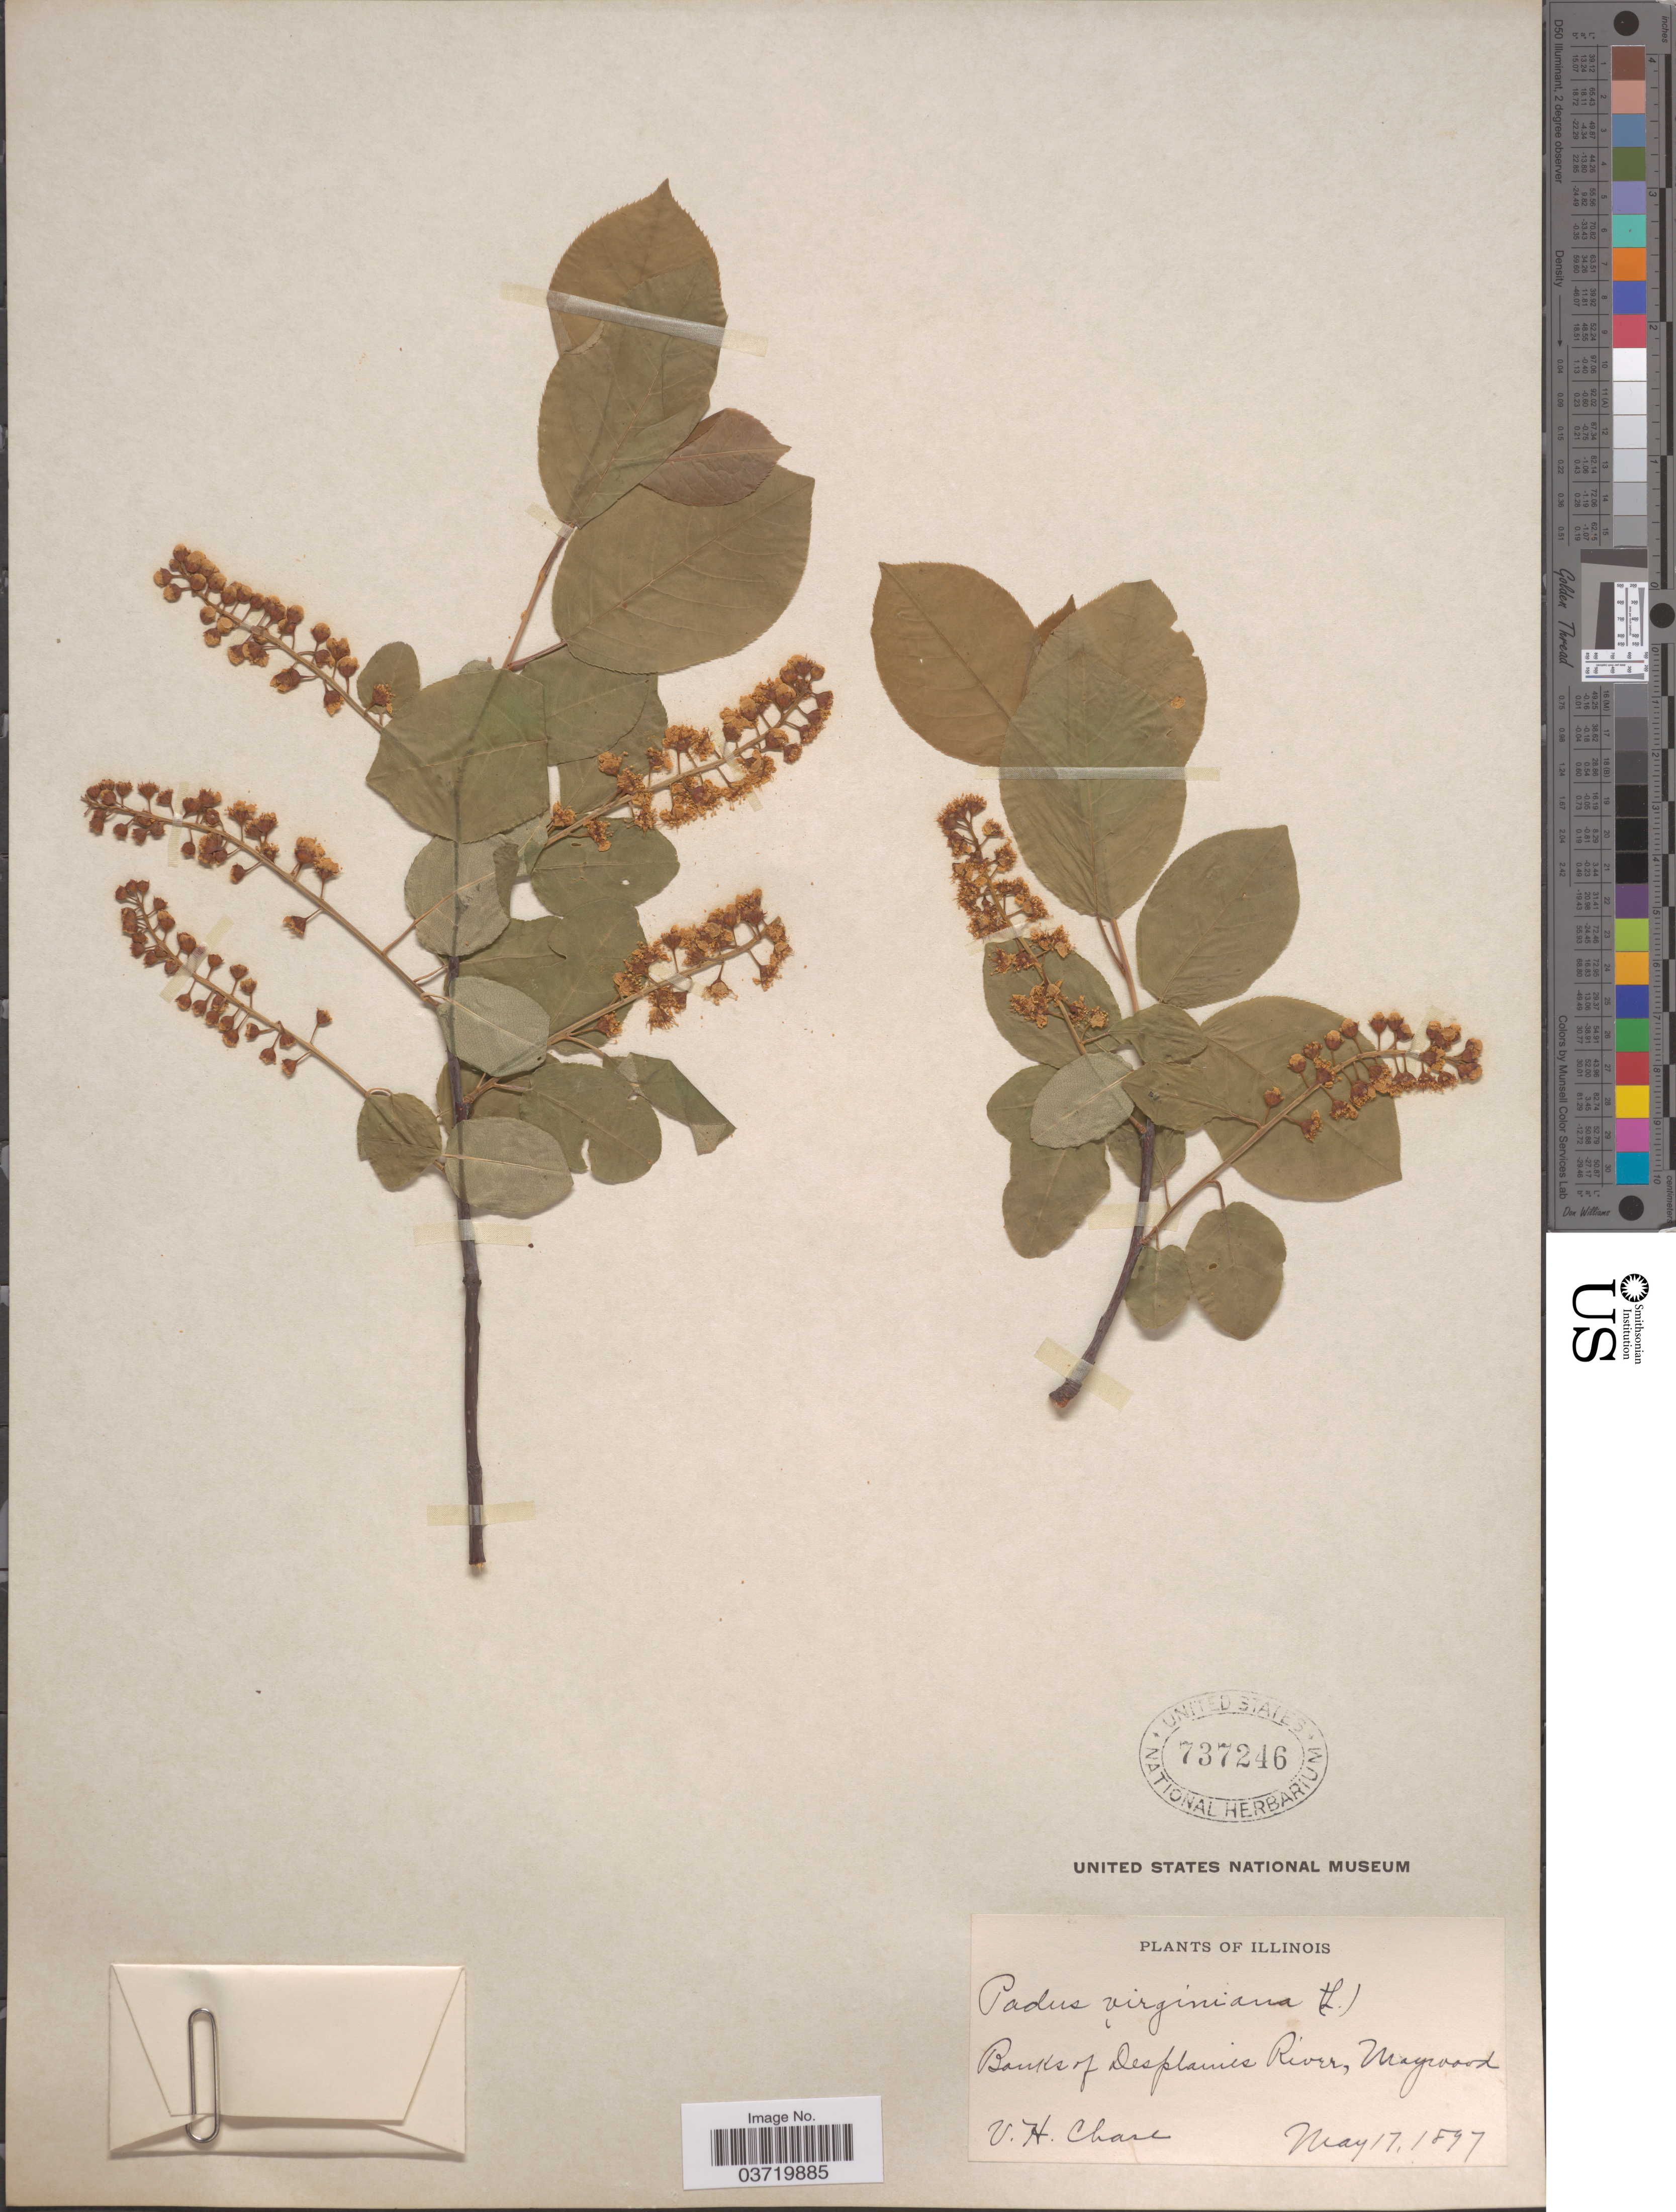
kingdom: Plantae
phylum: Tracheophyta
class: Magnoliopsida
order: Rosales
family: Rosaceae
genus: Prunus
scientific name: Prunus virginiana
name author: L.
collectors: V. H. Chase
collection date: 1897-05-17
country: United States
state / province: Illinois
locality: Banks of Desplaine's River, Maywood.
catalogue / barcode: US 737246